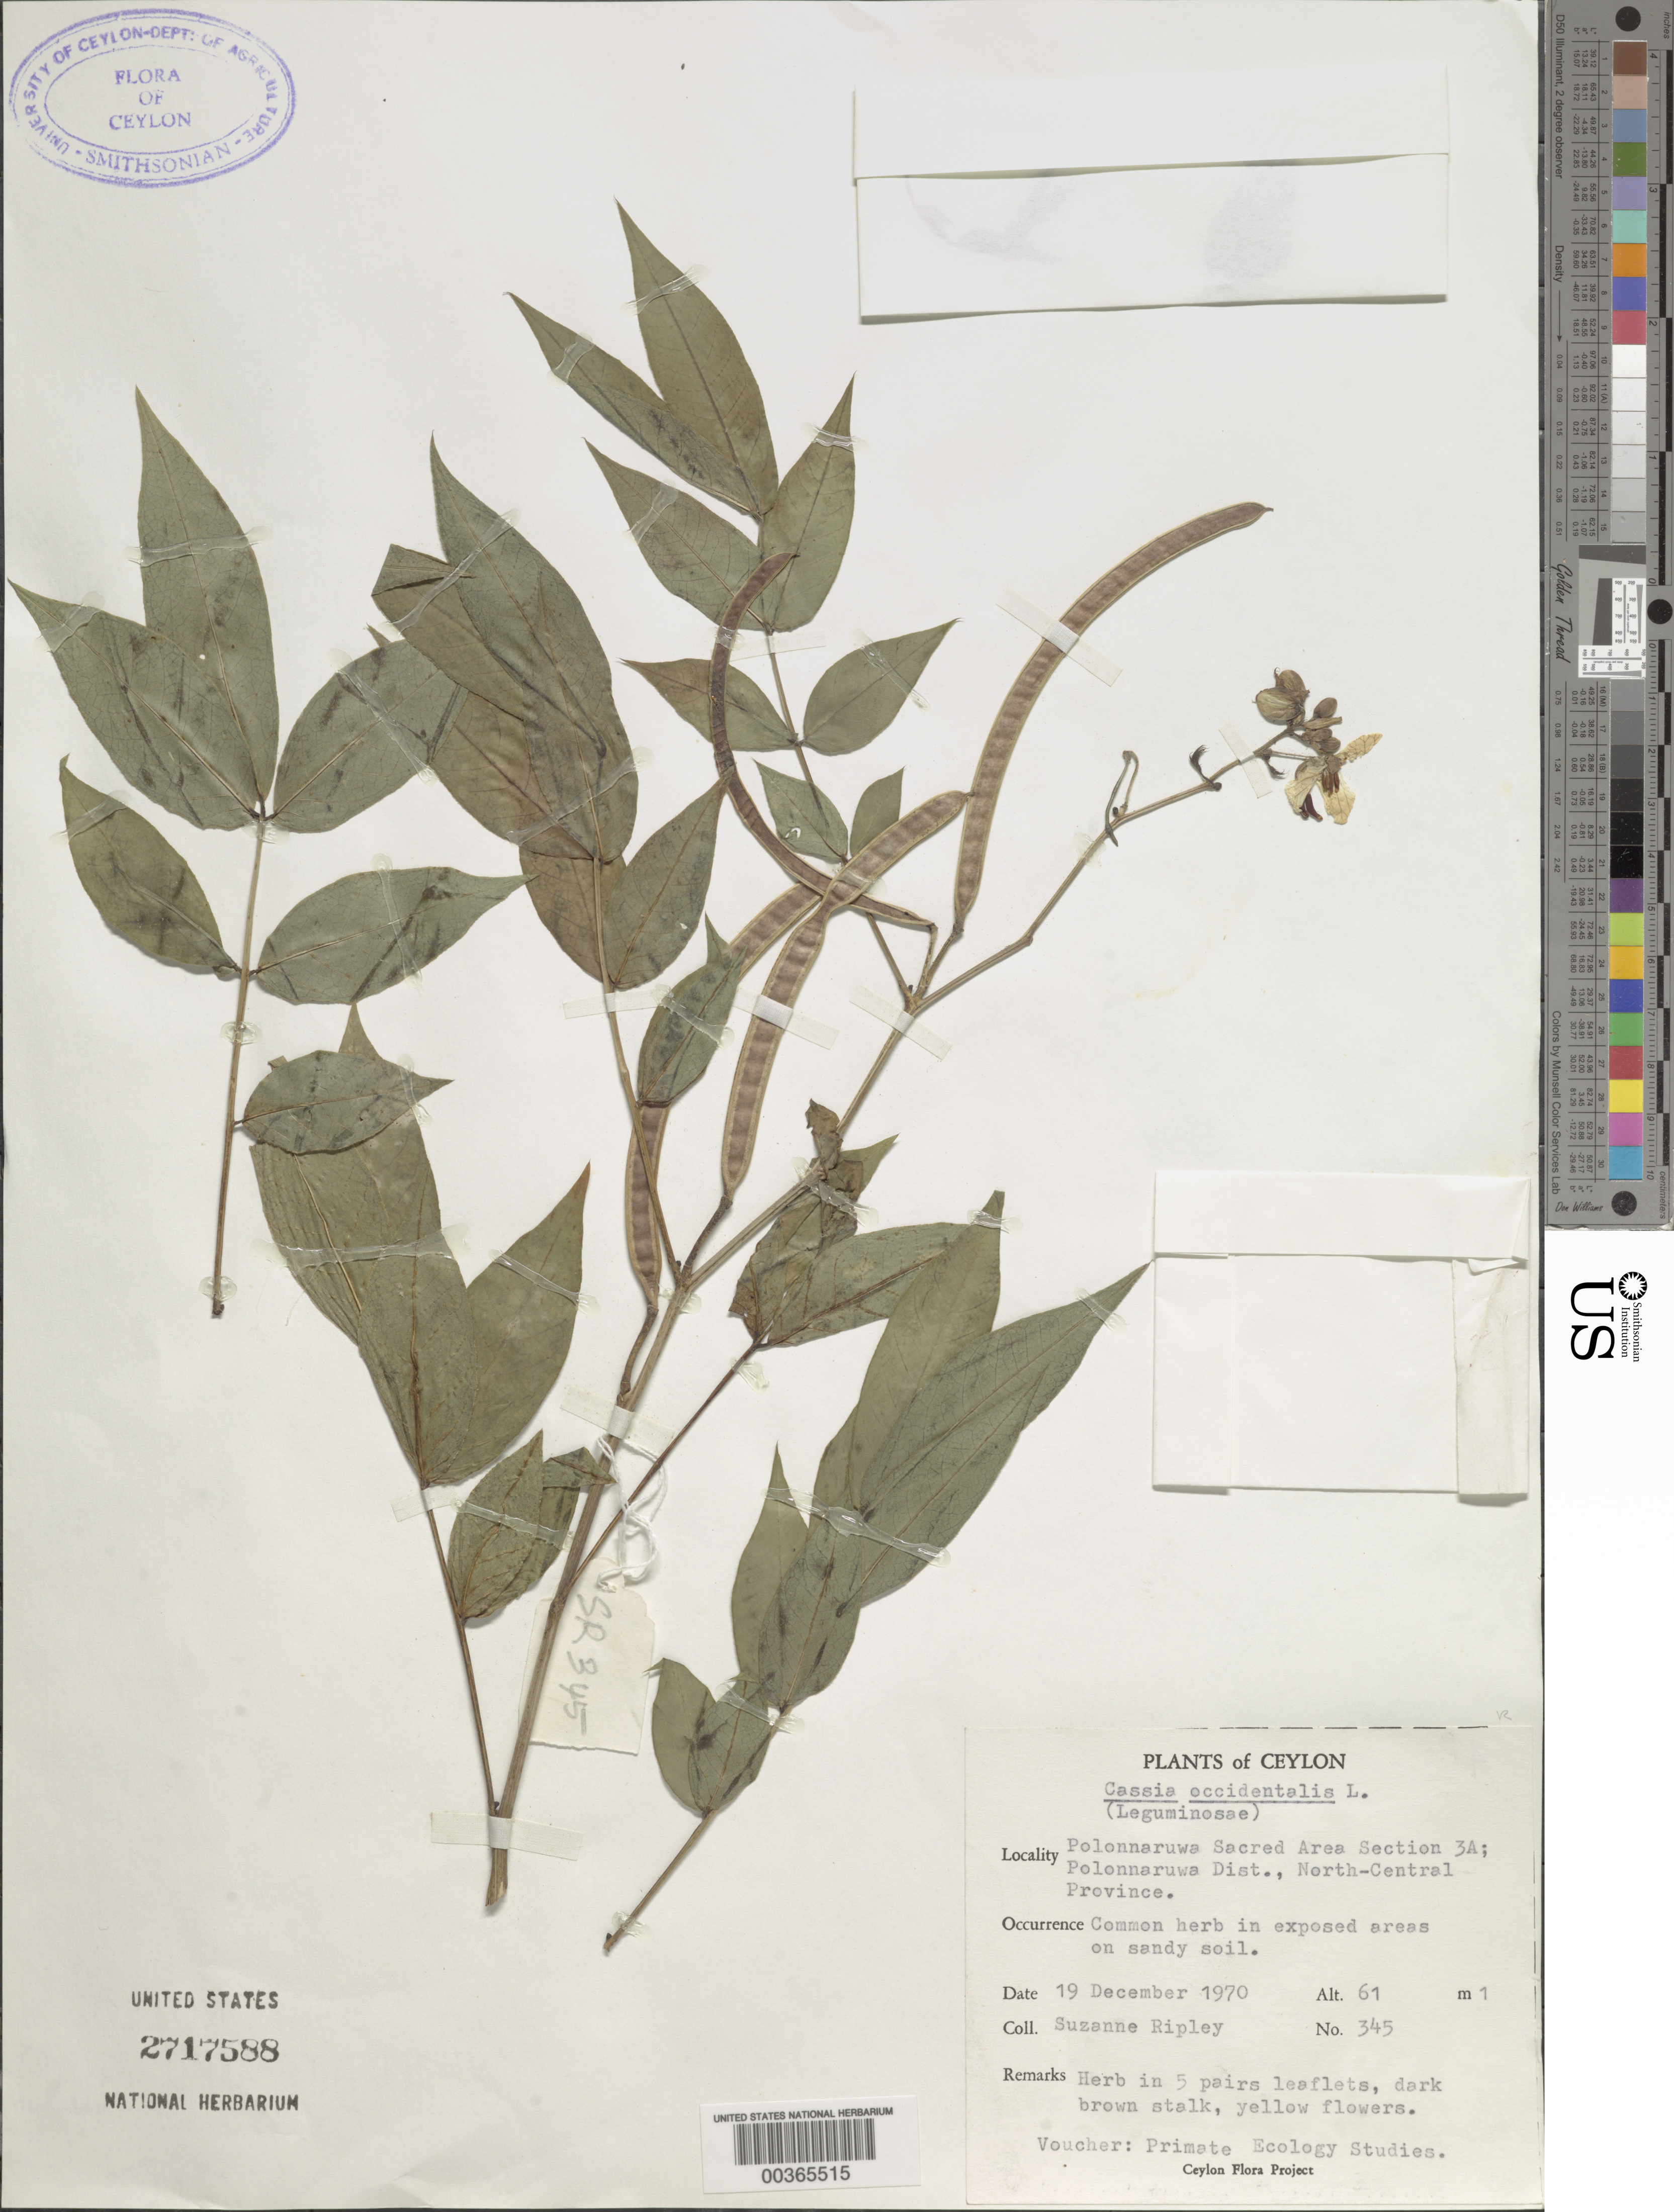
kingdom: Plantae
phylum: Tracheophyta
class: Magnoliopsida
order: Fabales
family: Fabaceae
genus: Senna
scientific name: Senna occidentalis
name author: (L.) Link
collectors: S. Ripley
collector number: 345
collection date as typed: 19 Dec 1970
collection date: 1970-12-19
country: Sri Lanka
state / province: North Central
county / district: Polonnaruwa Dist.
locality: Polonnaruwa sacred area section 3a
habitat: Exposed areas on sandy soil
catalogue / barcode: US 2717588